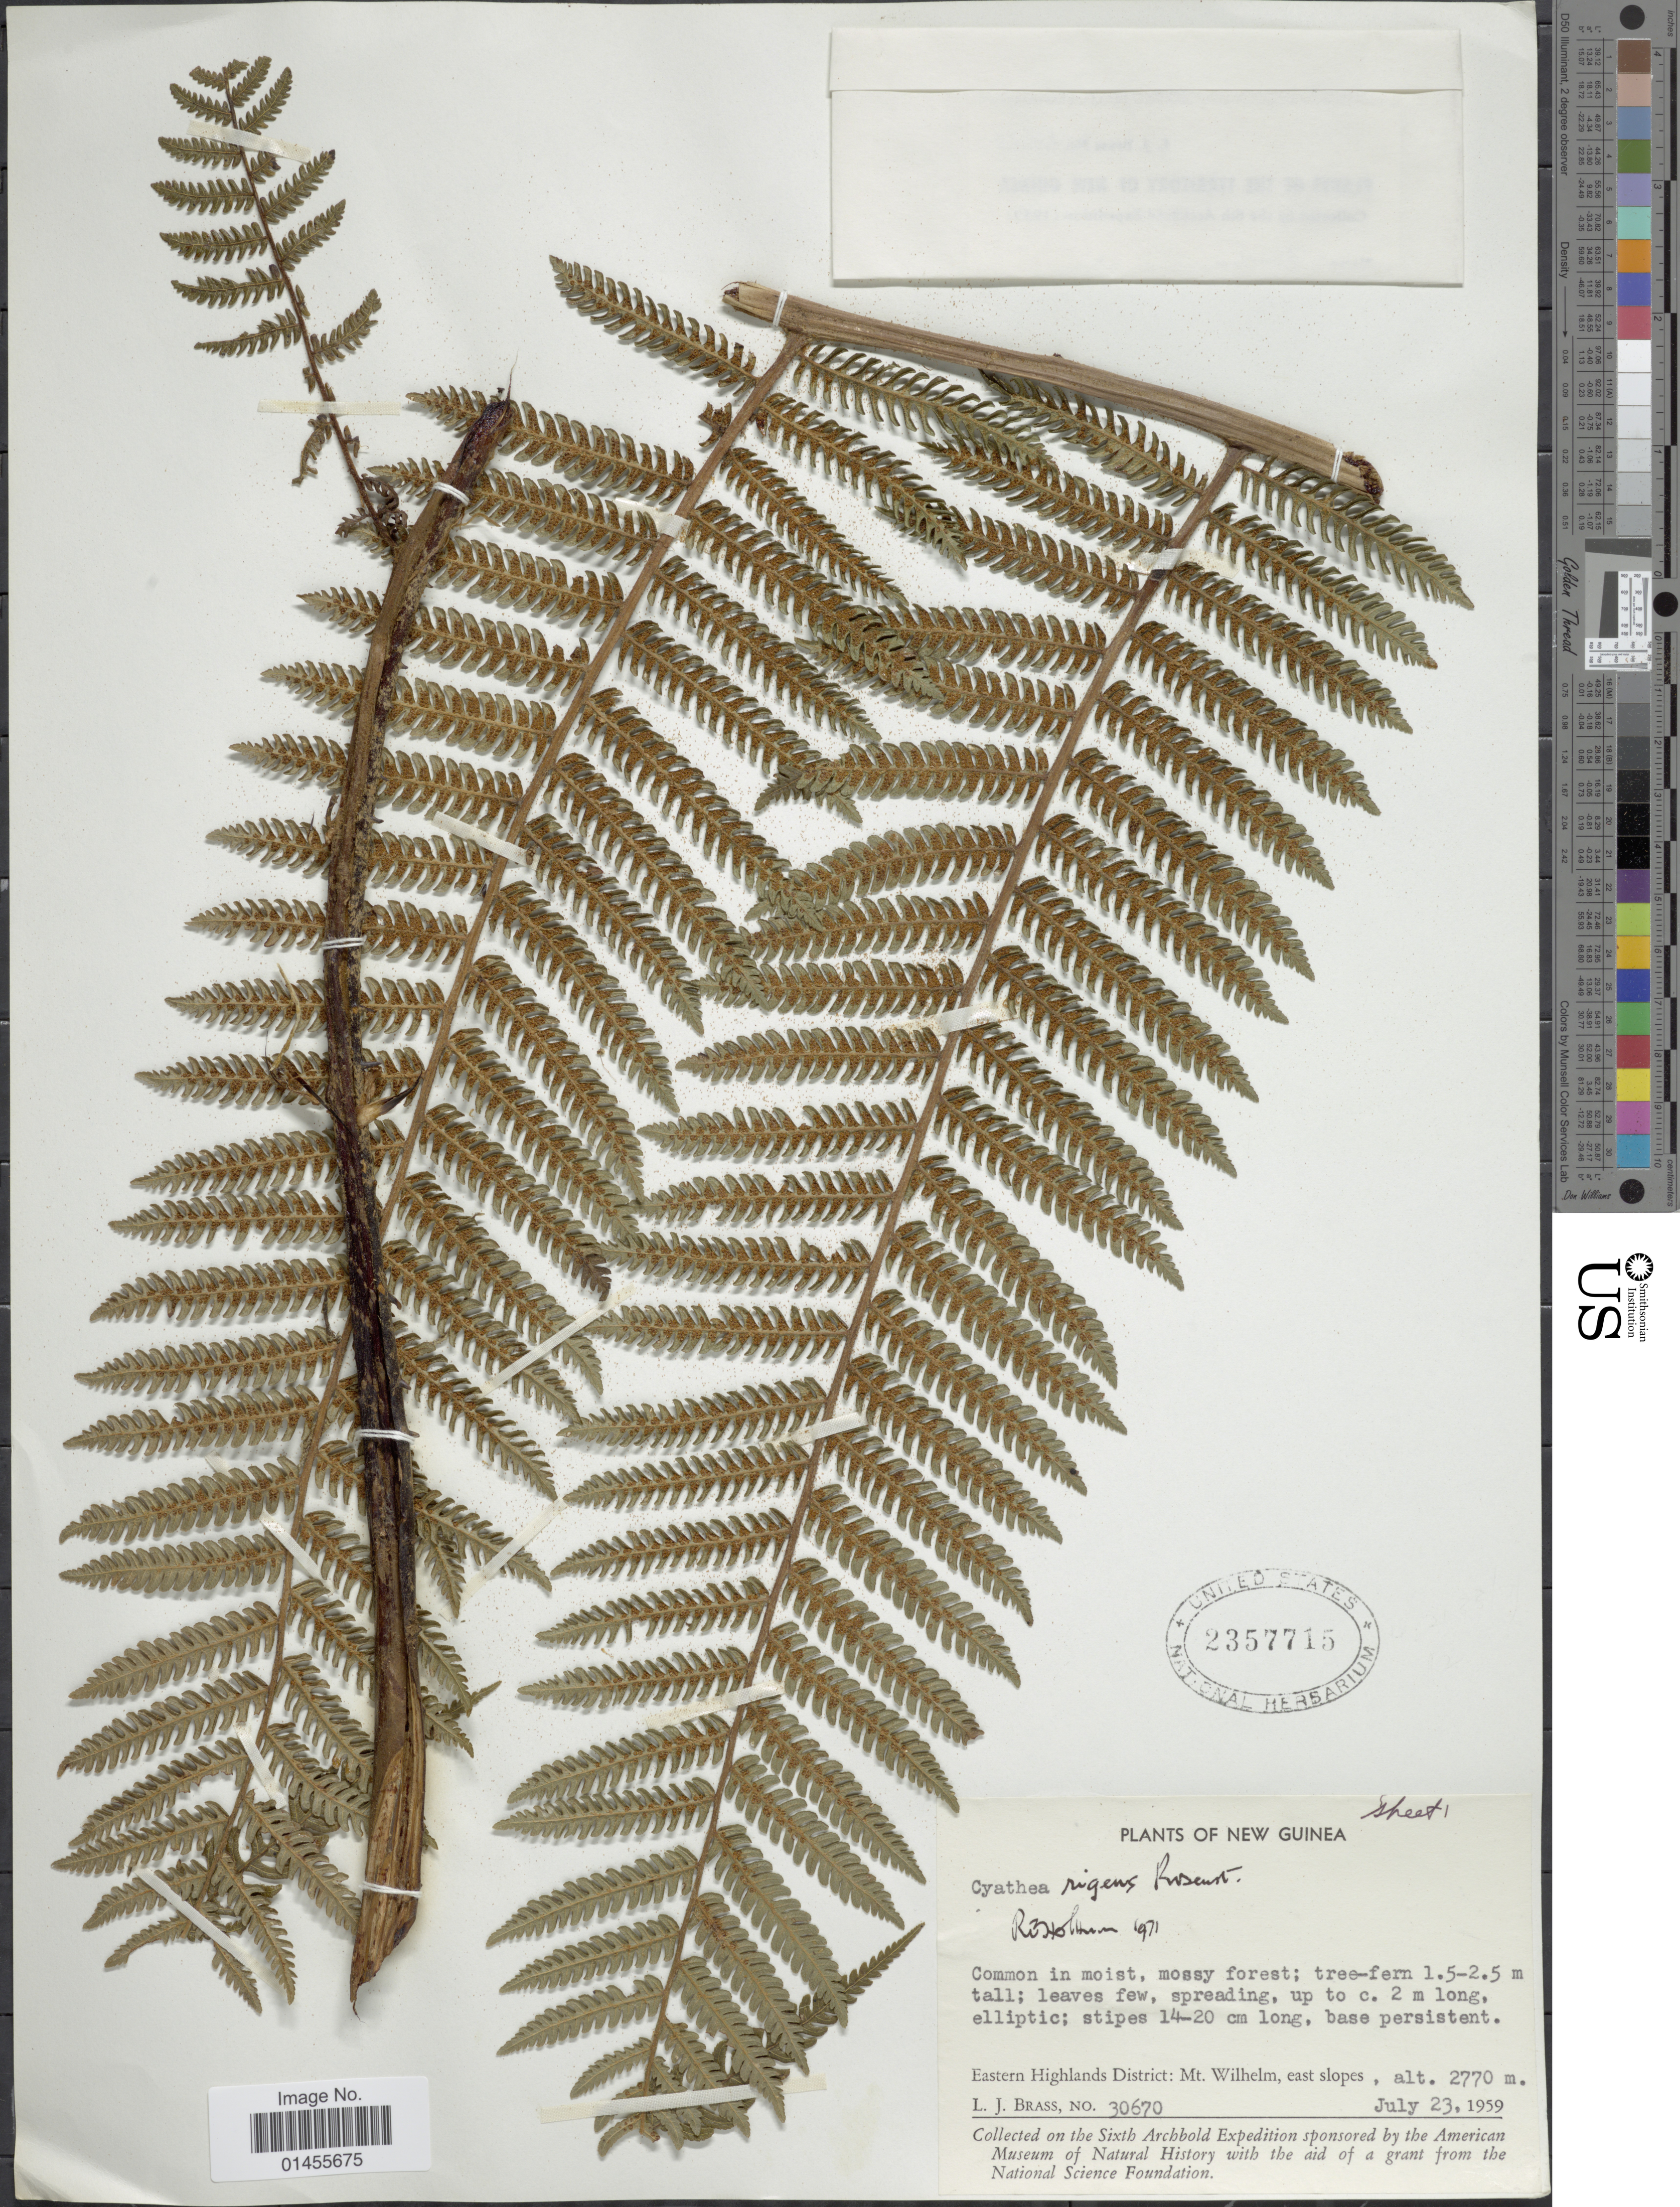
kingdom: Plantae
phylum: Tracheophyta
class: Polypodiopsida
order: Cyatheales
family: Cyatheaceae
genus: Alsophila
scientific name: Alsophila rigens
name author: (Rosenst.) R.M. Tryon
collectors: L. J. Brass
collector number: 30670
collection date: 1959-07-23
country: Papua New Guinea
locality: New Guinea. Eastern Highlands District: Mt. Wilhelm, east slopes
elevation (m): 2770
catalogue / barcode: US 2357715